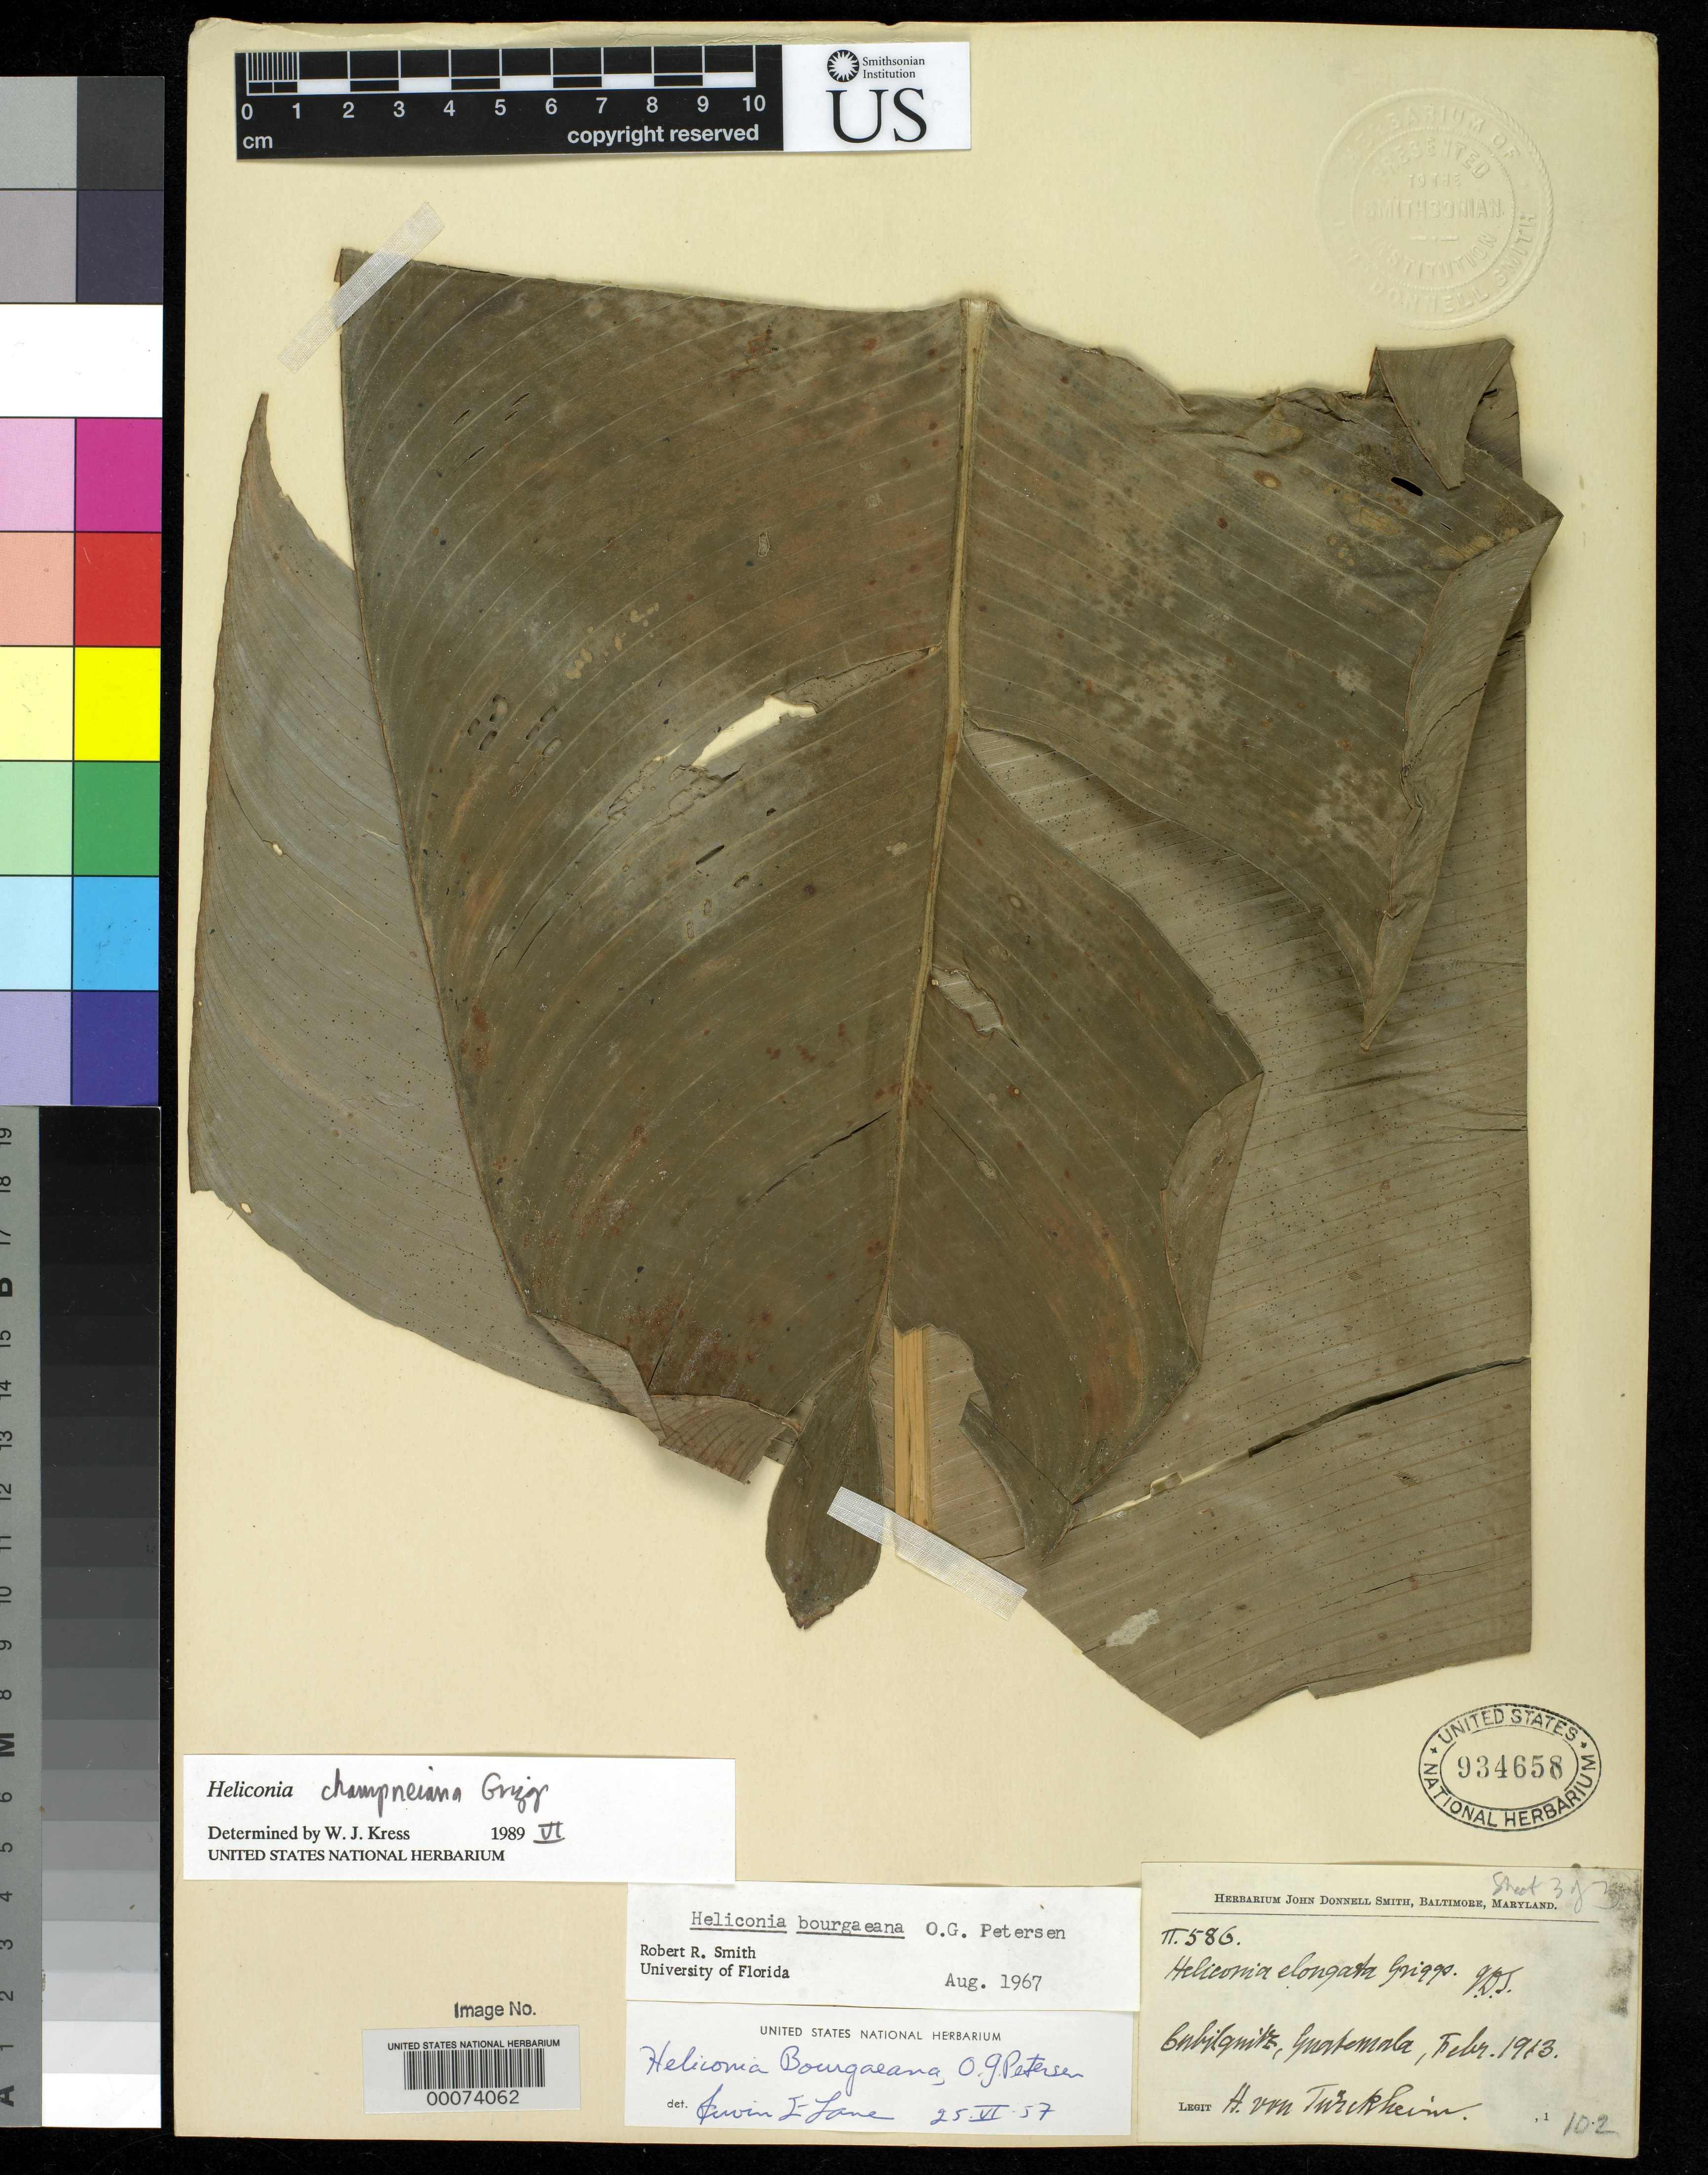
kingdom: Plantae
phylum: Tracheophyta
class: Liliopsida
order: Zingiberales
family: Heliconiaceae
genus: Heliconia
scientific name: Heliconia champneiana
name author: R.F. Griggs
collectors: H. von Türckheim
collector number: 586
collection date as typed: Feb 1913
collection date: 1913-02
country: Guatemala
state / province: Alta Verapaz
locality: Cubilquitz, in changing forest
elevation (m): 350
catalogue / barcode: US 934658